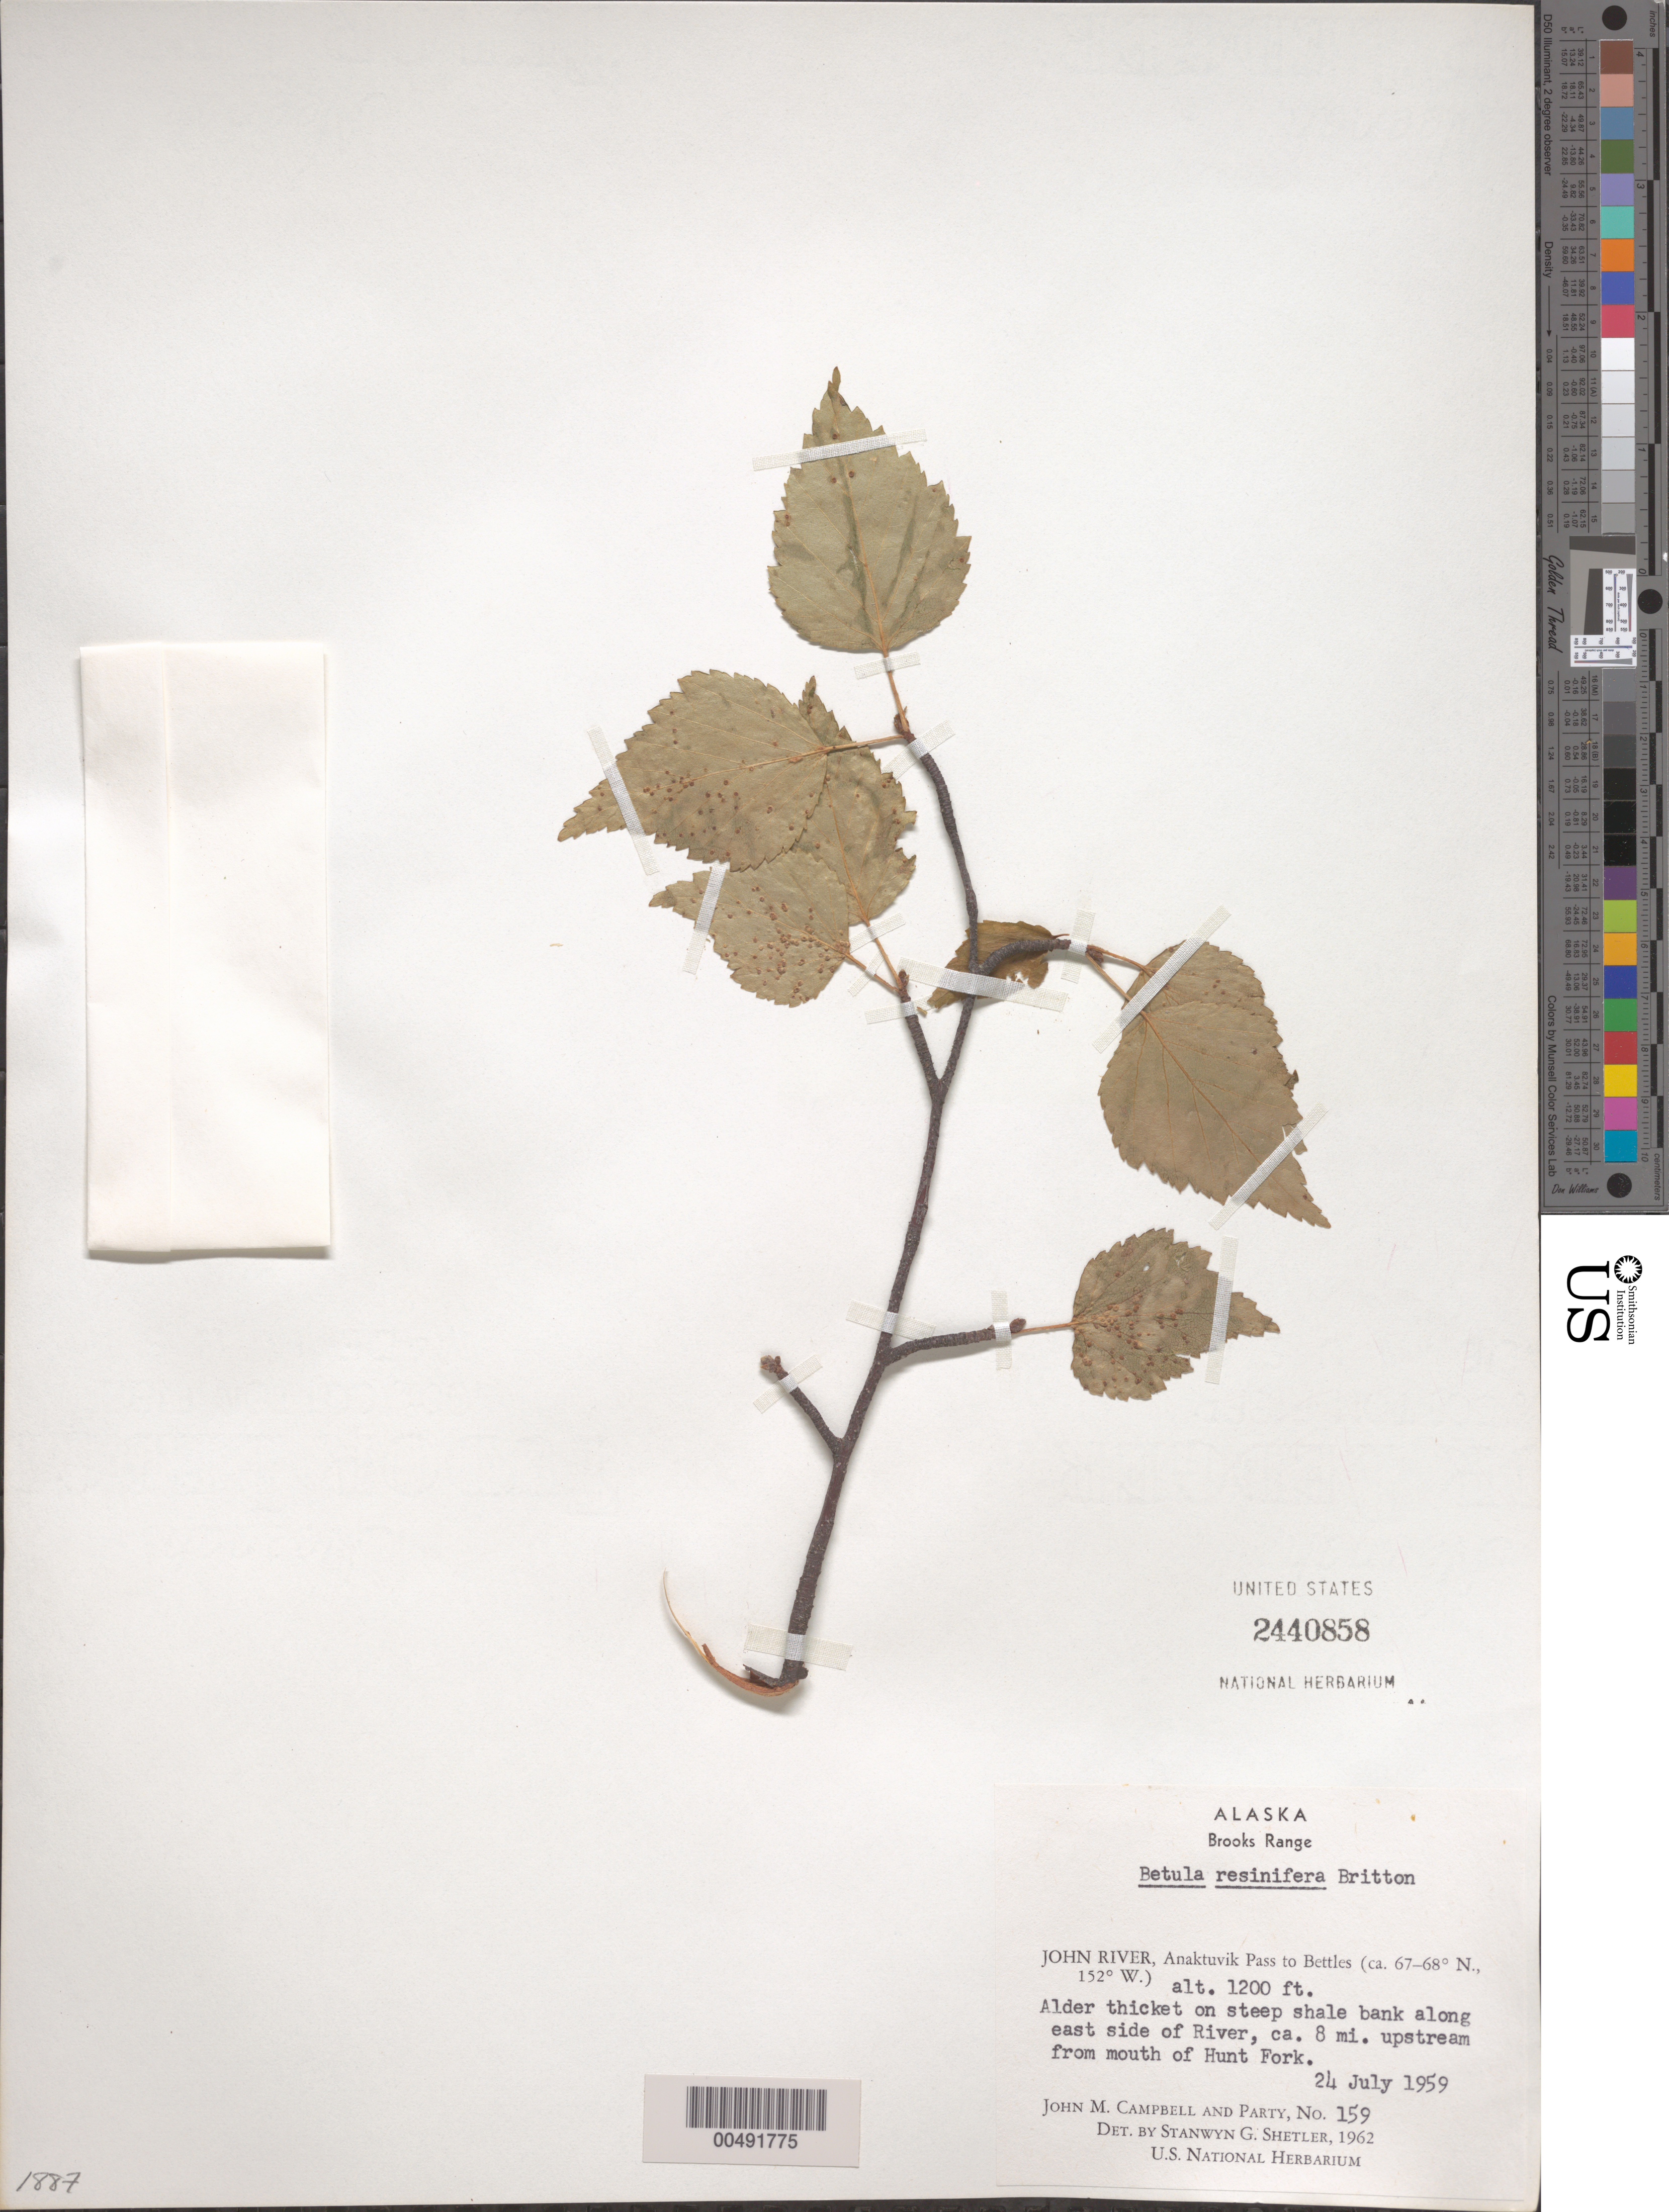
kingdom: Plantae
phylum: Tracheophyta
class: Magnoliopsida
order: Fagales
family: Betulaceae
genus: Betula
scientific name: Betula resinifera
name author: Britton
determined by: Shetler, Stanwyn G., (US), NMNH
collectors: J. M. Campbell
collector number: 159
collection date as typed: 24 Jul 1959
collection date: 1959-07-24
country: United States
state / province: Alaska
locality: Brooks Range, John River, Anaktuvuk Pass to Bettles, ca. 8 mi. upstream from mouth of Hunt Fork (lat/long recorded as: lat=::: long=152:0:0:W)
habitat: alder thicket on steep shale bank along east side of river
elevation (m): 366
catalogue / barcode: US 2440858